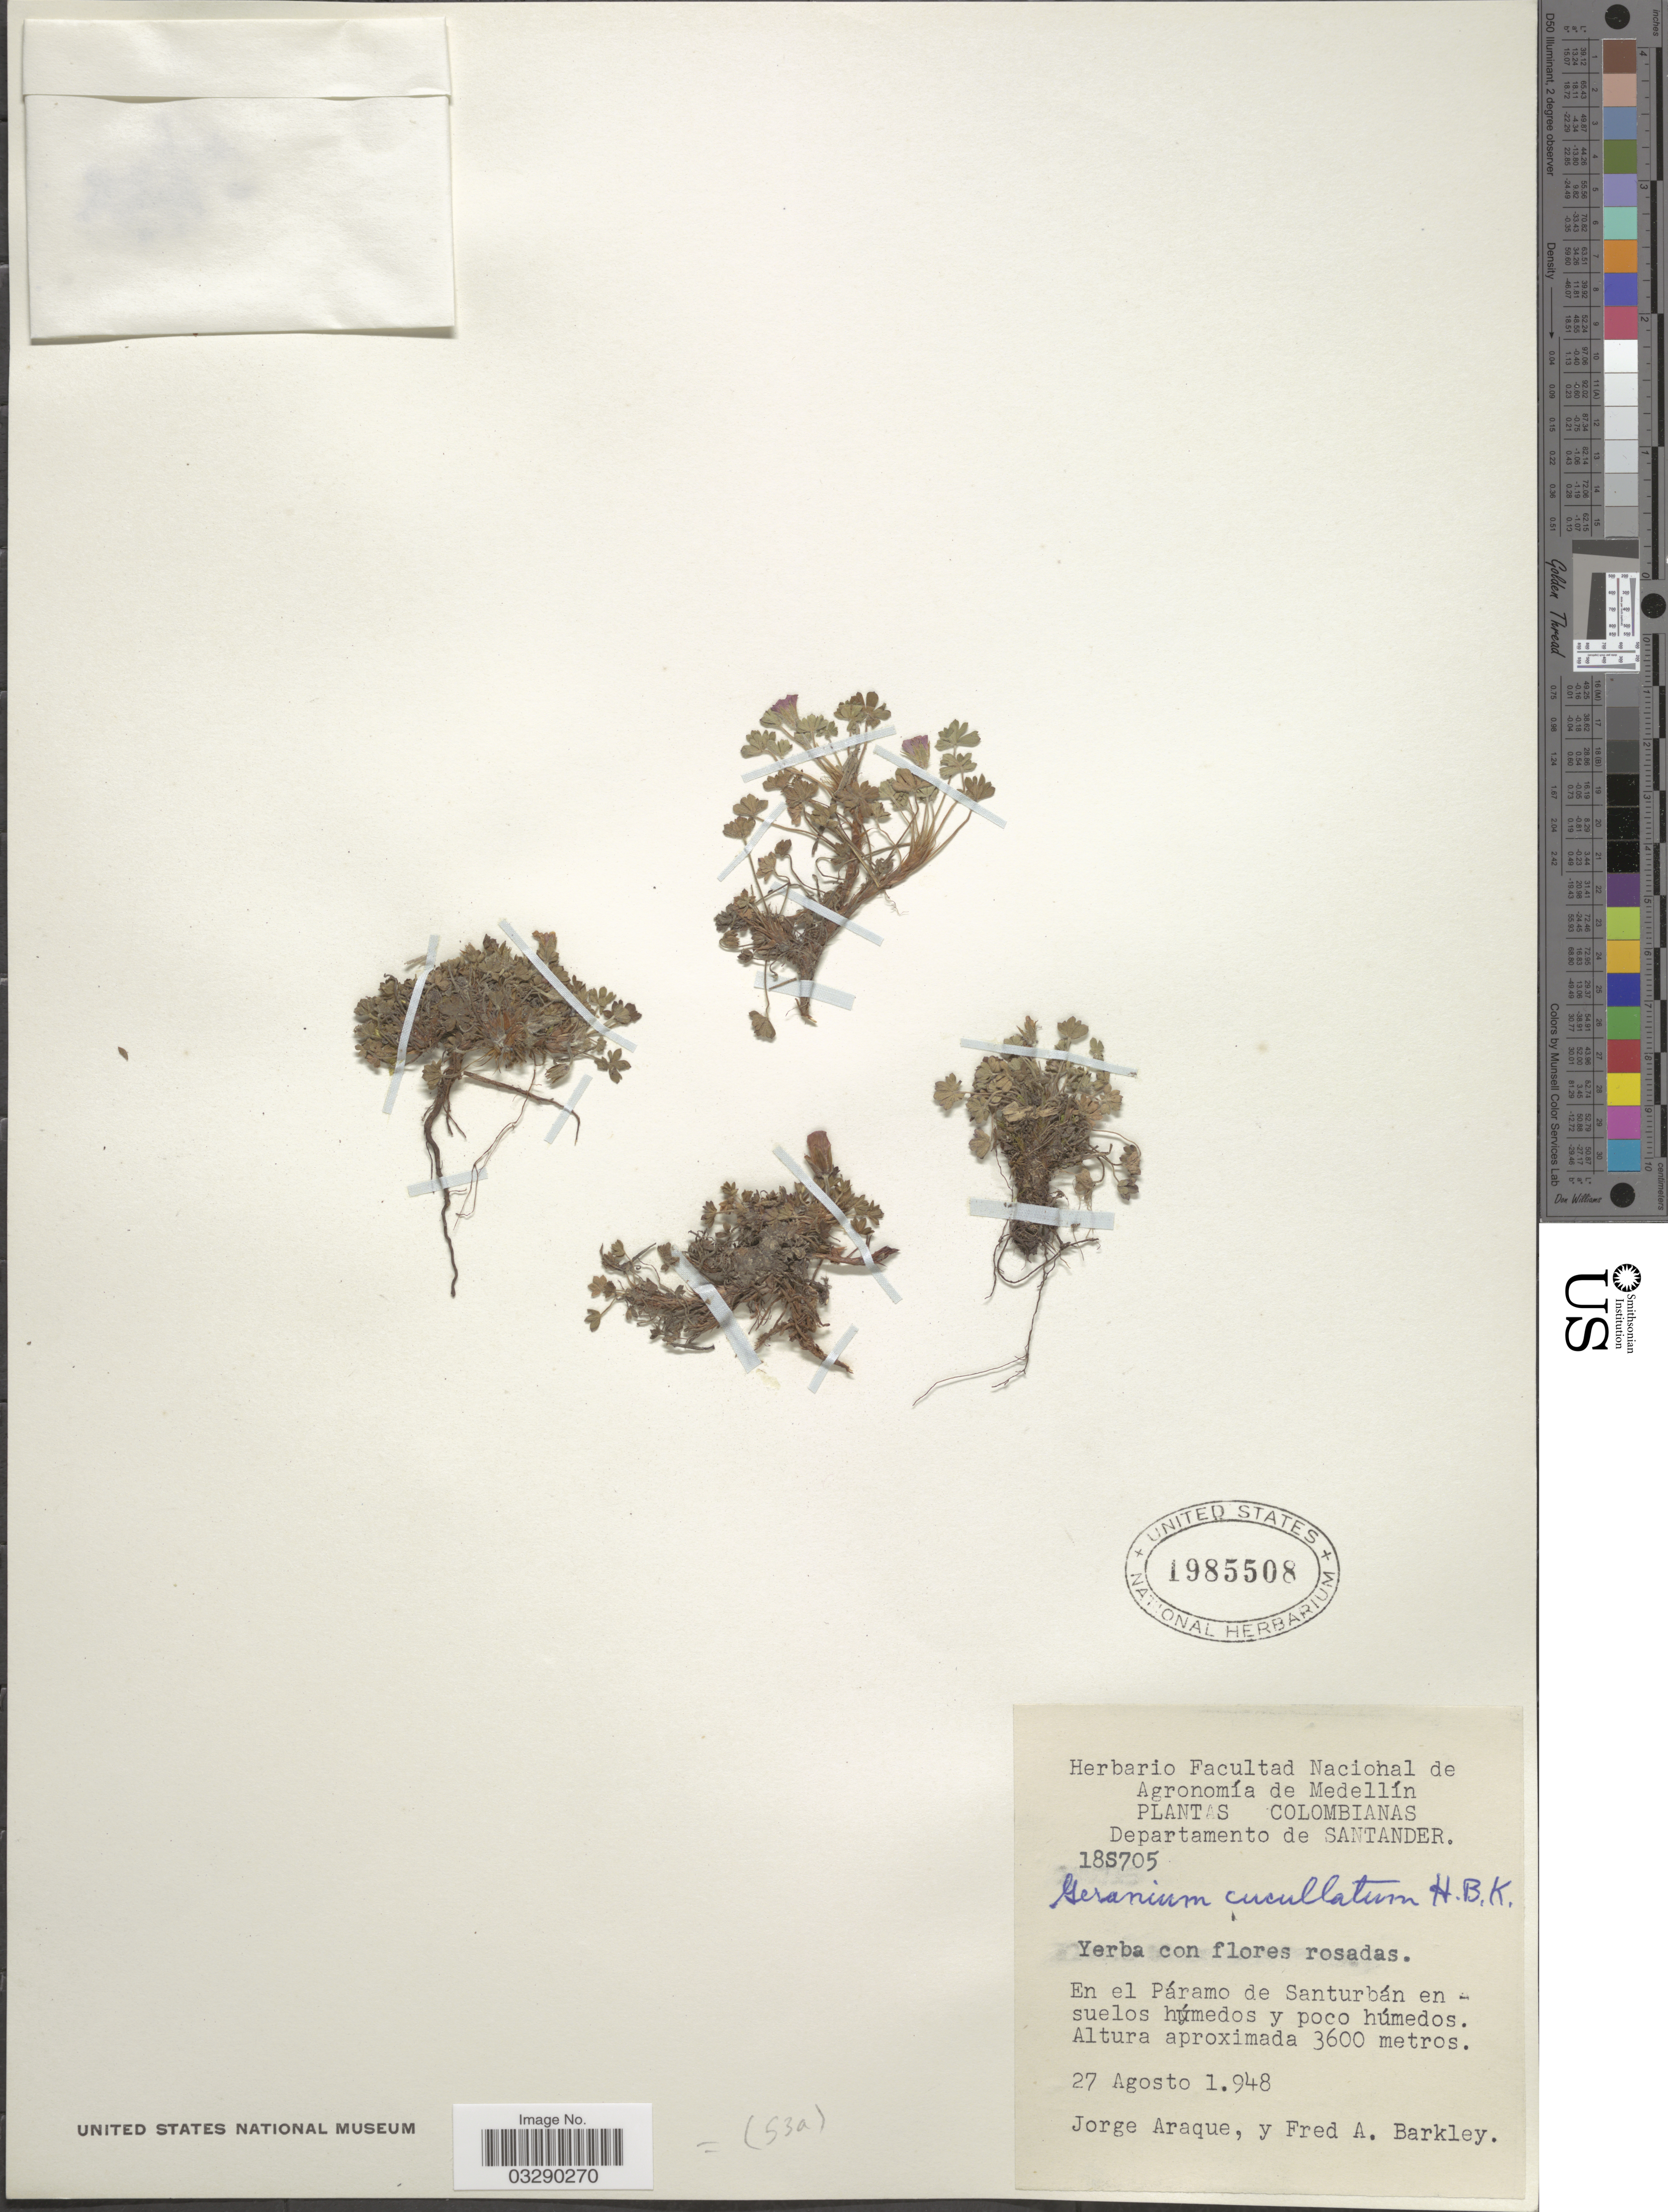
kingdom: Plantae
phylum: Tracheophyta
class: Magnoliopsida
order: Geraniales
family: Geraniaceae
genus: Geranium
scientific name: Geranium sibbaldioides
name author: Benth.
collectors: J. Araque & F. A. Barkley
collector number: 18S705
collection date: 1948-08-27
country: Colombia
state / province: Santander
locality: Departamento de Santander. En el Páramo de Santurbán.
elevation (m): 3600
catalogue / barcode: US 1985508